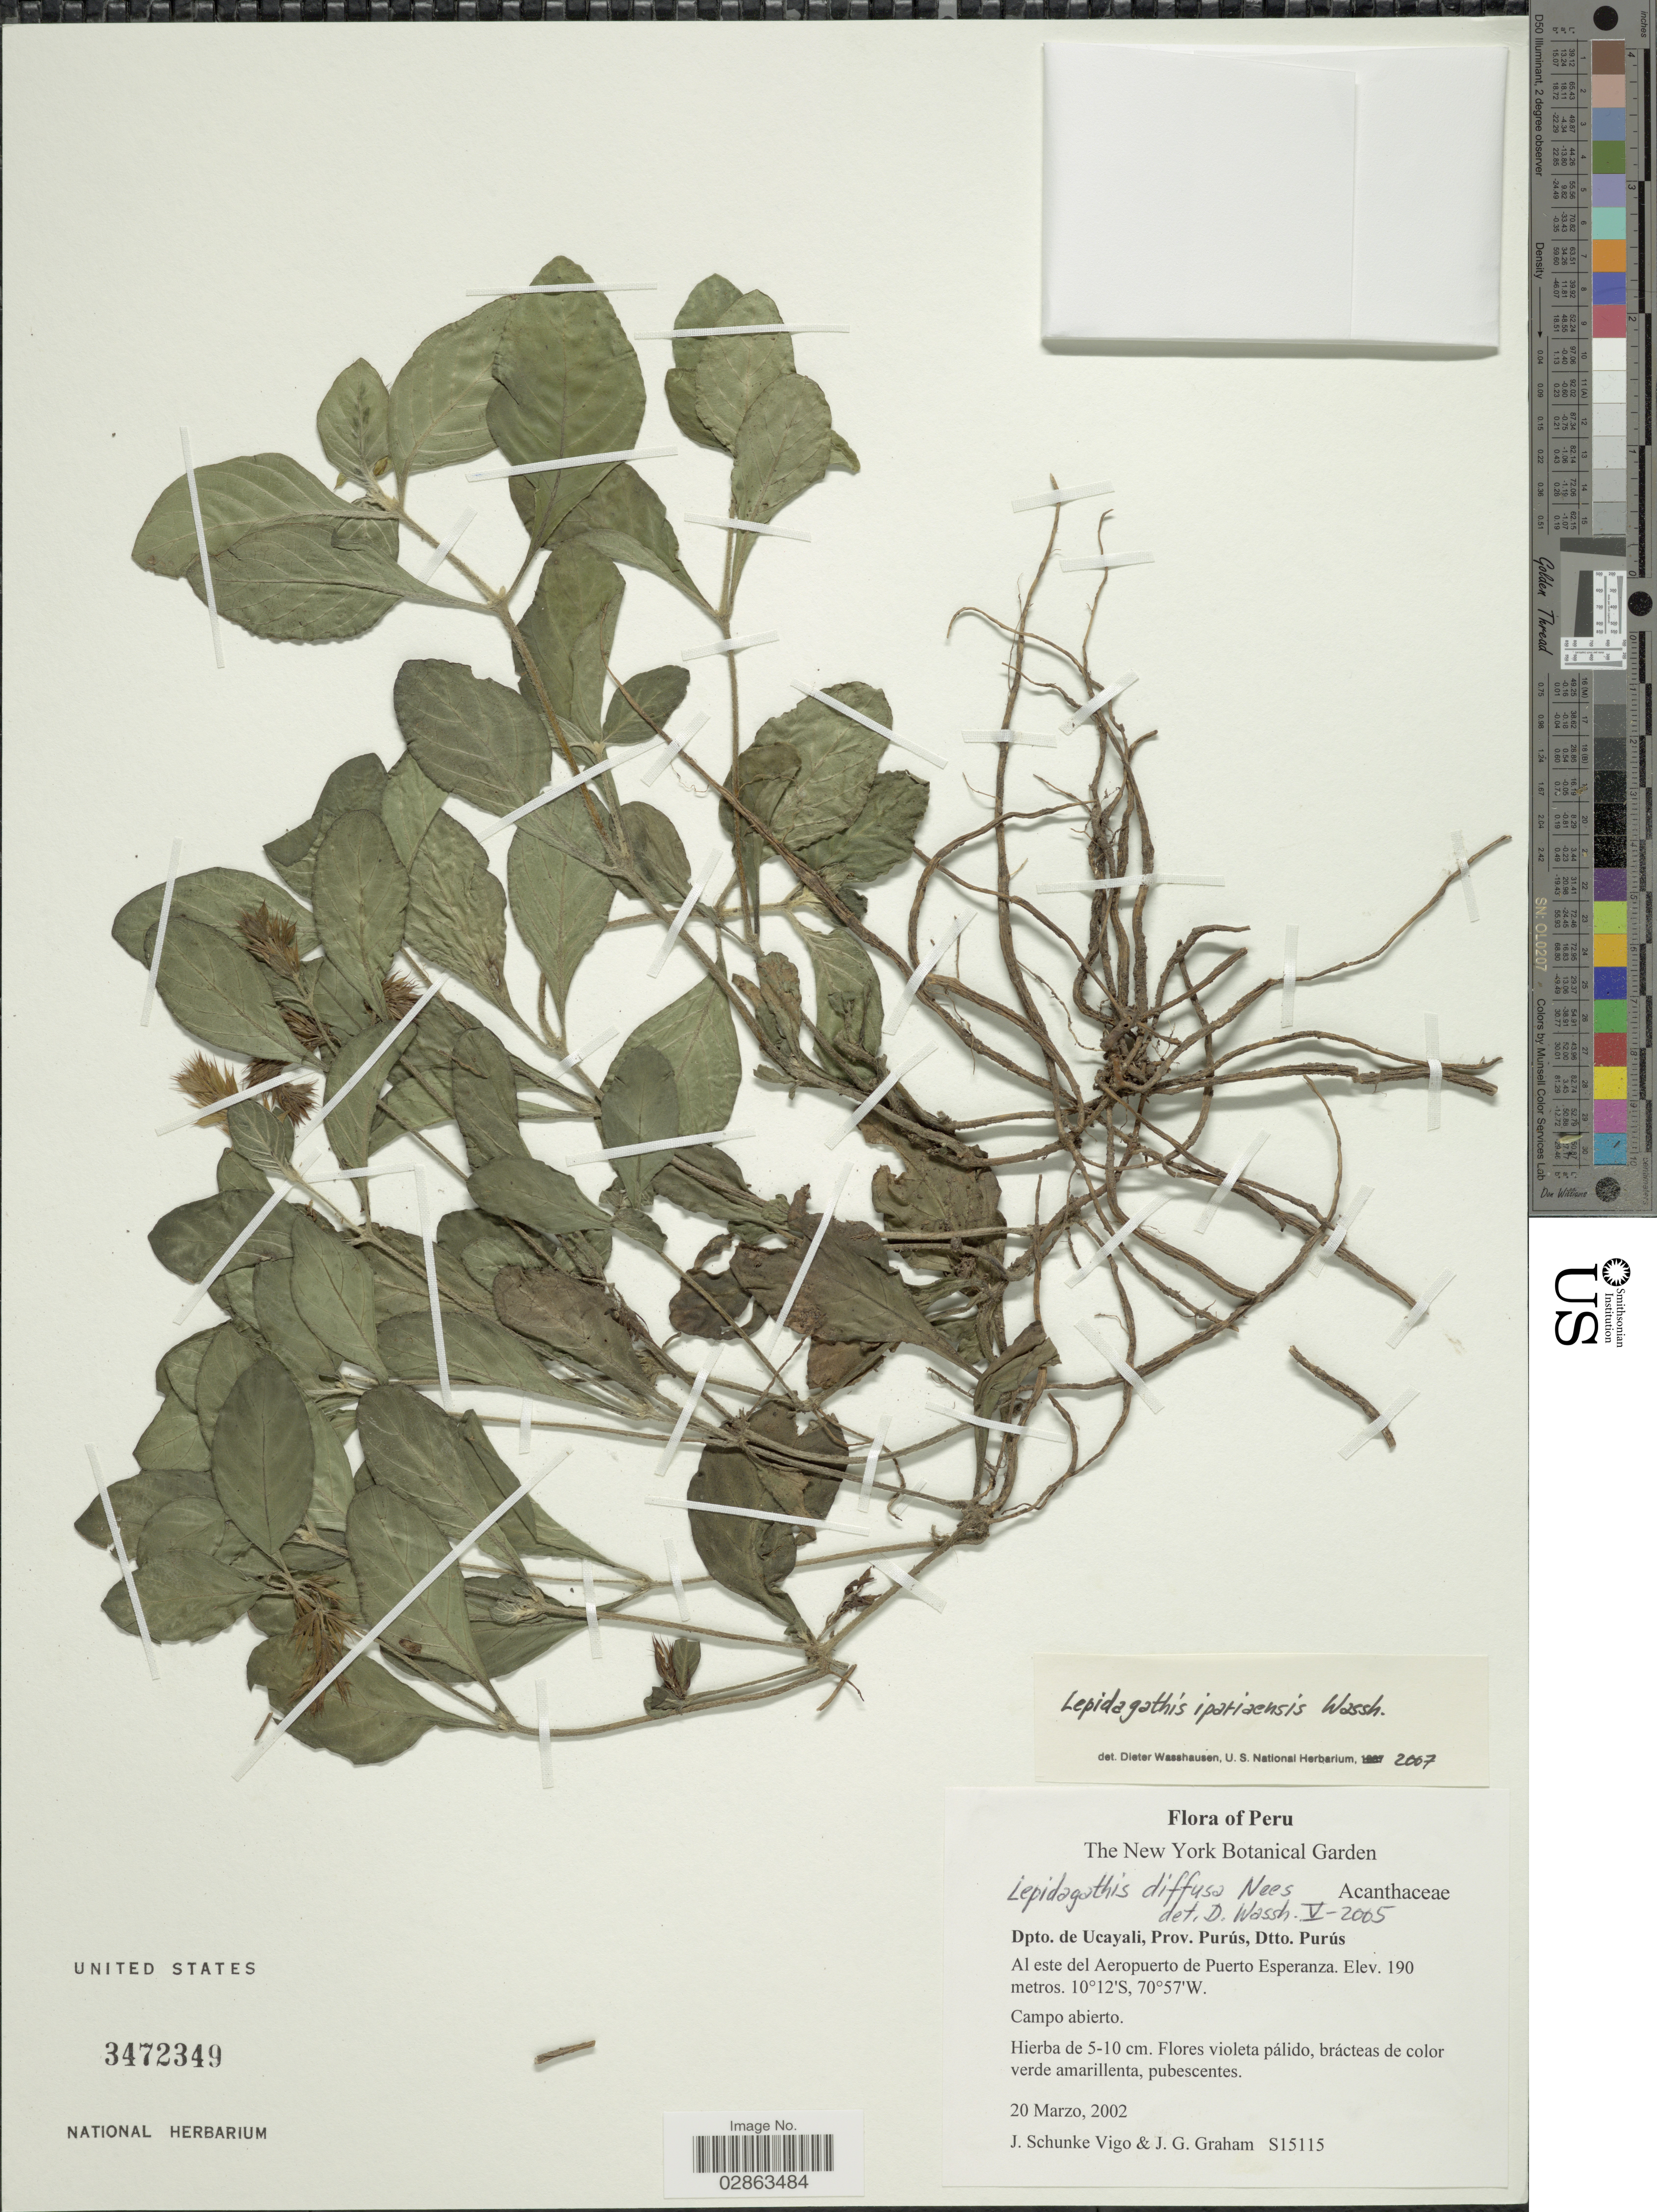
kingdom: Plantae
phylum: Tracheophyta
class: Magnoliopsida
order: Lamiales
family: Acanthaceae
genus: Lepidagathis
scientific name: Lepidagathis ipariaensis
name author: Wassh.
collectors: J. Schunke Vigo & J. Graham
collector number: S15115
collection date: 2002-03-20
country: Peru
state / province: Ucayali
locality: Dpto. de Ucayali, Prov. Purús, Dtto. Purús. Al este del Aeropuerto de Puerto Esperanza.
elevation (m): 190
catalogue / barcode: US 3472349